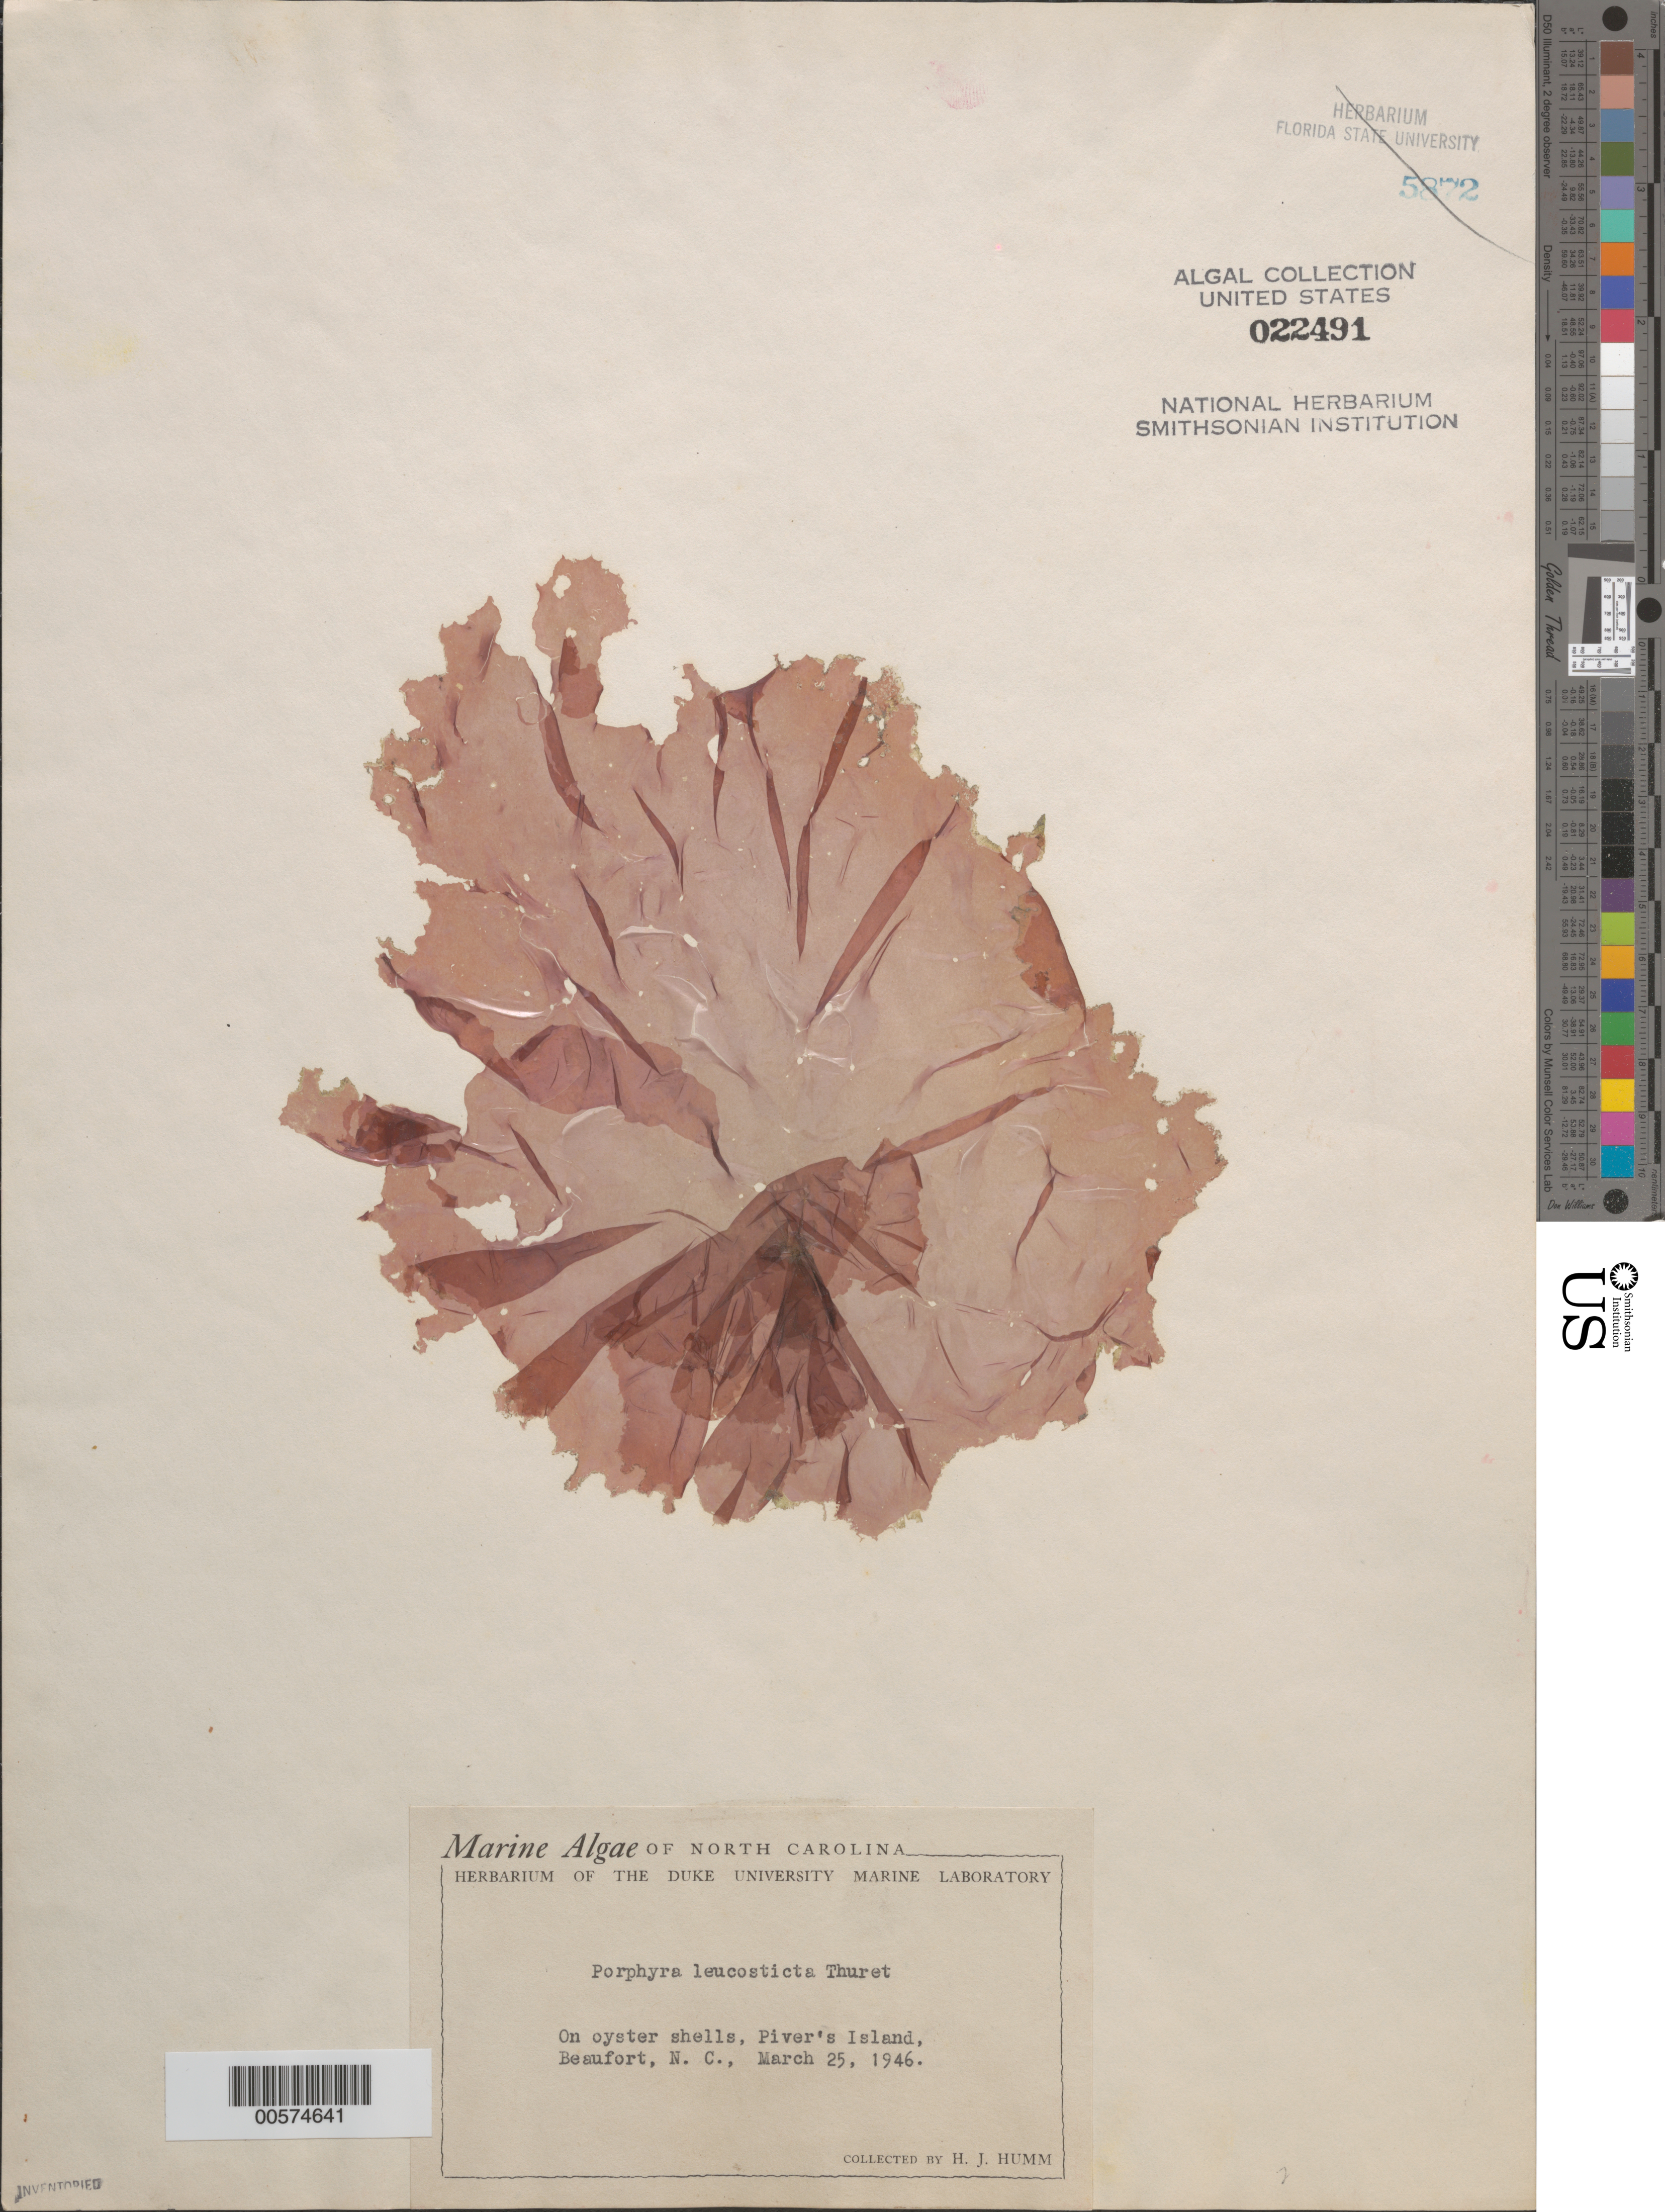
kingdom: Plantae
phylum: Rhodophyta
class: Bangiophyceae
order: Bangiales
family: Bangiaceae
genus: Pyropia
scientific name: Pyropia leucosticta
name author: (Thuret) Neefus & J. Brodie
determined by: Algae name updating Project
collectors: H. J. Humm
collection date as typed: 25 Mar 1946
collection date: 1946-03-25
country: United States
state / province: North Carolina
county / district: Carteret County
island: Pivers Island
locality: Beaufort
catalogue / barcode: US 22491